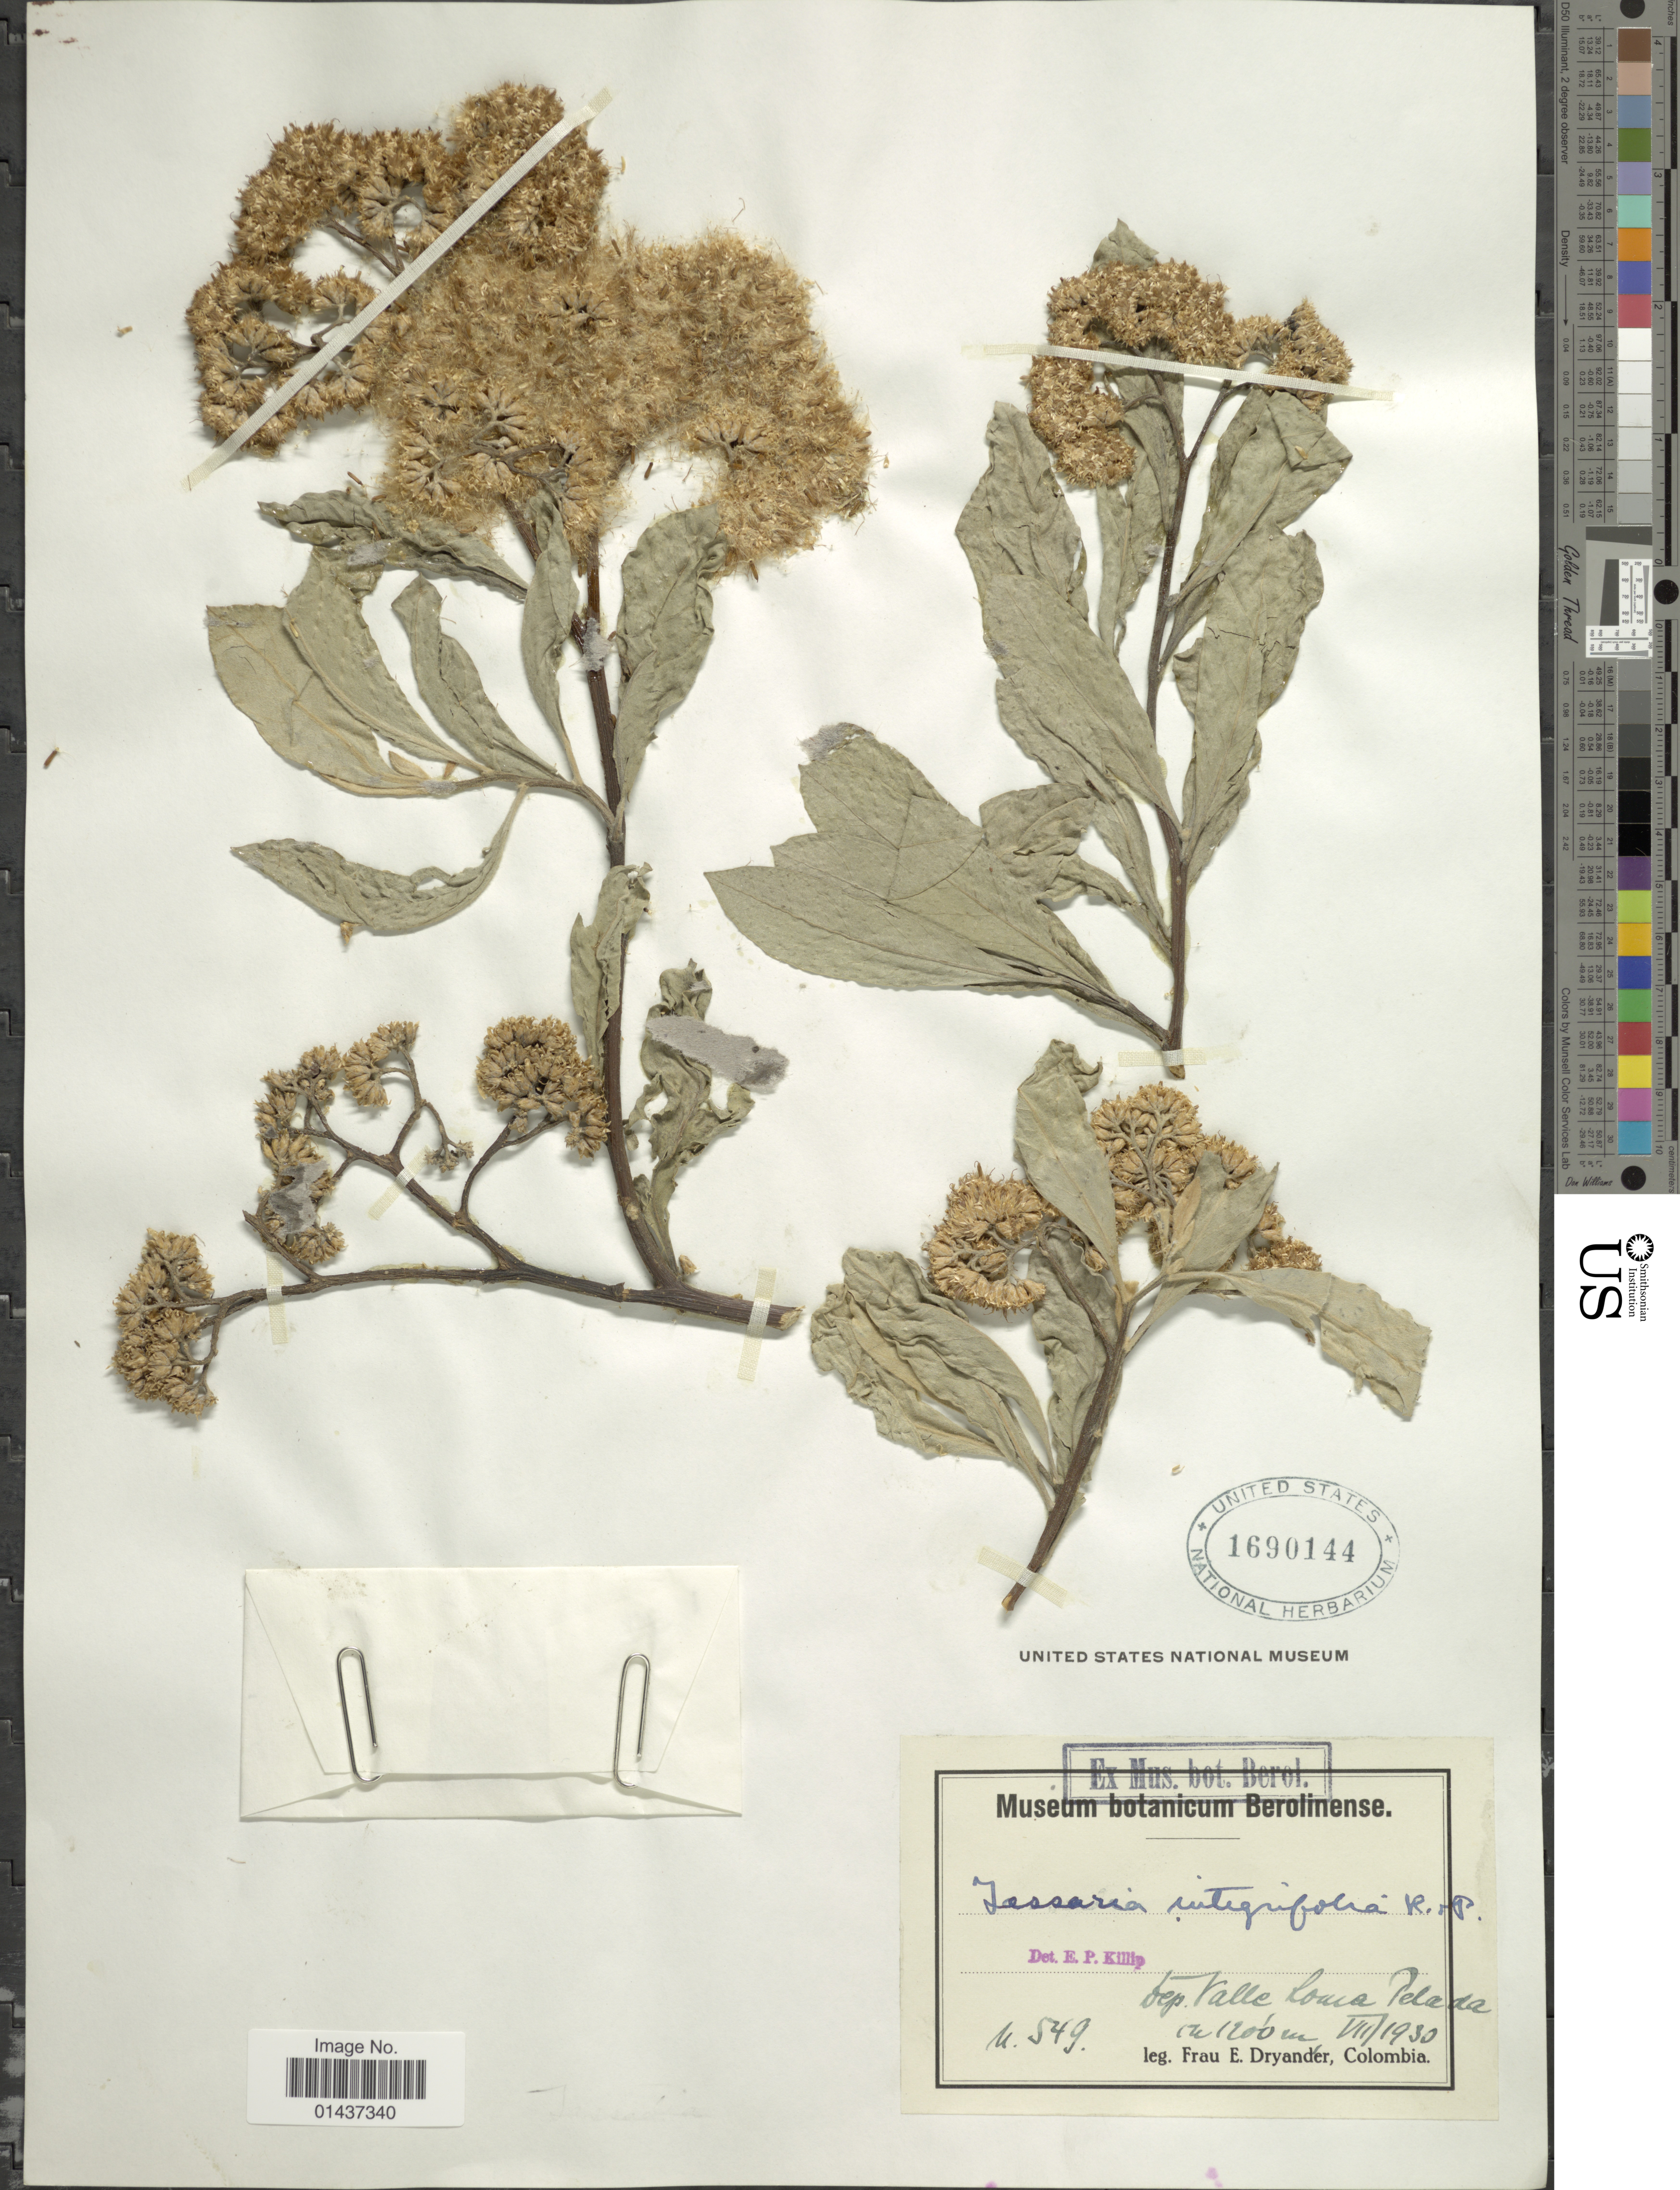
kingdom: Plantae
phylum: Tracheophyta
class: Magnoliopsida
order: Asterales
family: Asteraceae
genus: Tessaria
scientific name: Tessaria integrifolia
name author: Ruiz & Pav.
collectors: F. Dryander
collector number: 549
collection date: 1930-07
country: Colombia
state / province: Valle del Cauca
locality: Dep. Valle, Loma Pelada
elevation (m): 1200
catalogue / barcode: US 1690144